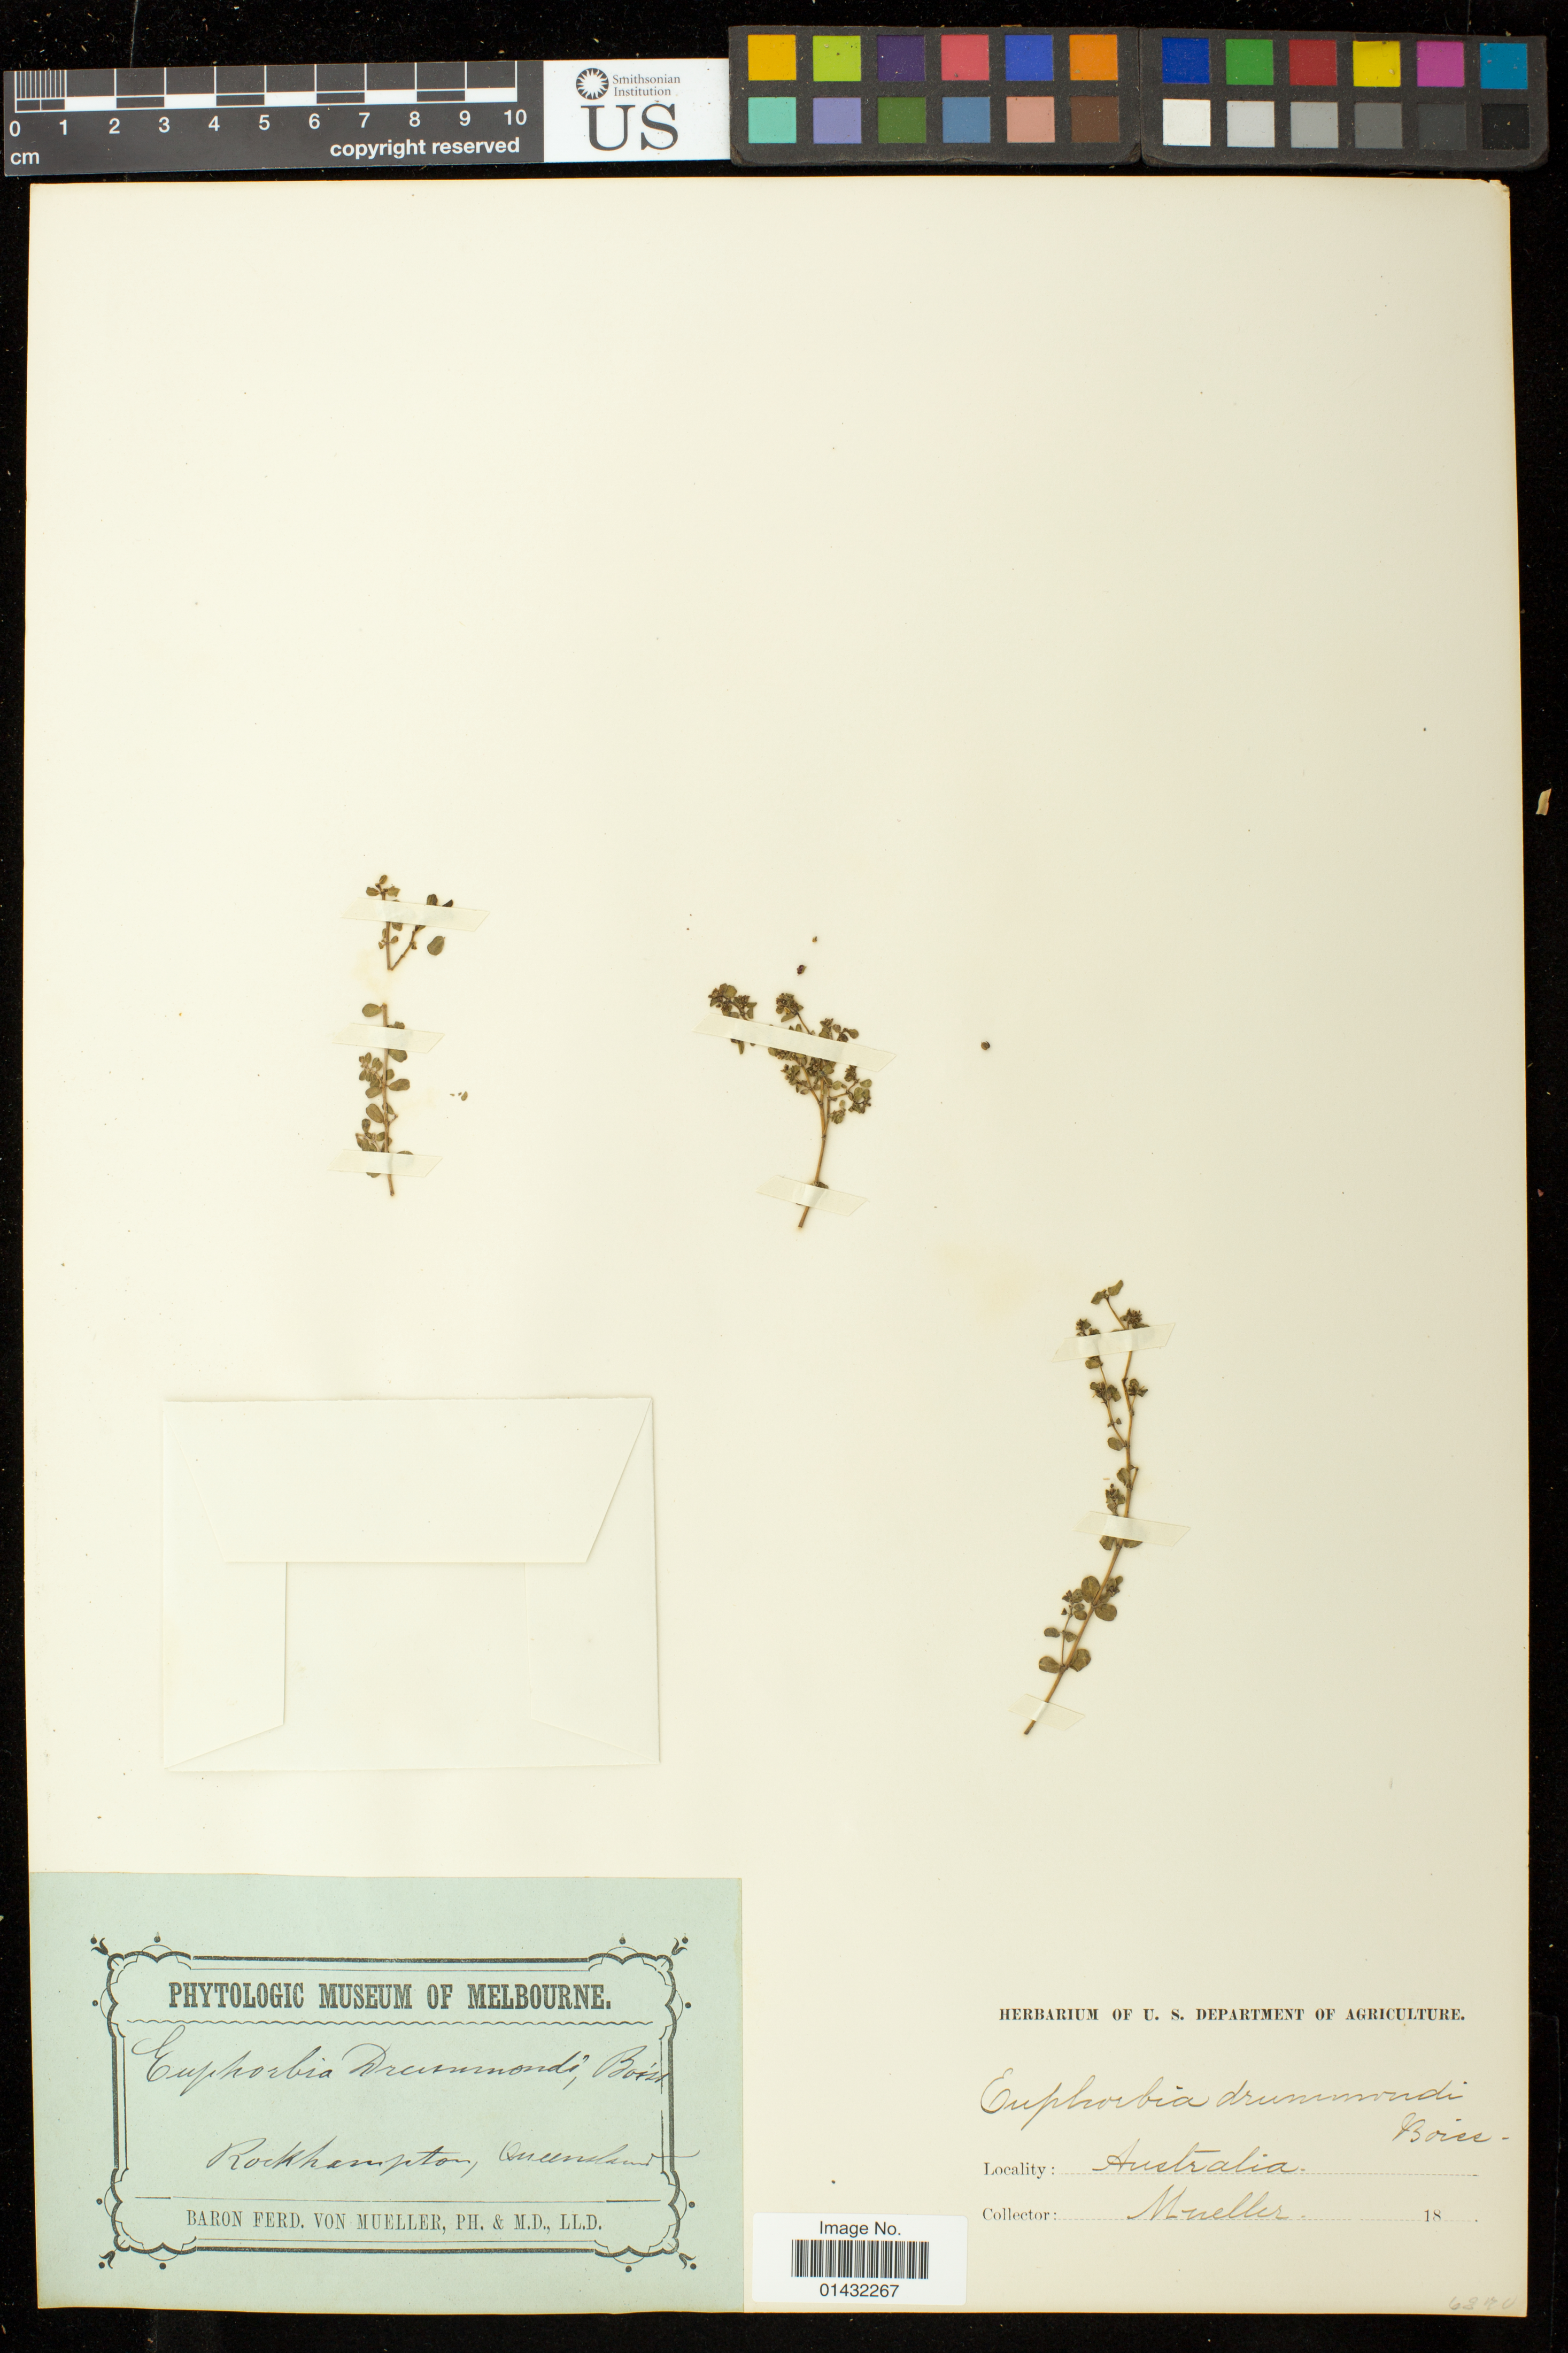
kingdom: Plantae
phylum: Tracheophyta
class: Magnoliopsida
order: Malpighiales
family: Euphorbiaceae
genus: Euphorbia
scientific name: Euphorbia drummondii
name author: Boiss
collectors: F. von Mueller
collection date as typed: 18--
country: Australia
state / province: Queensland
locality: Rockhampton